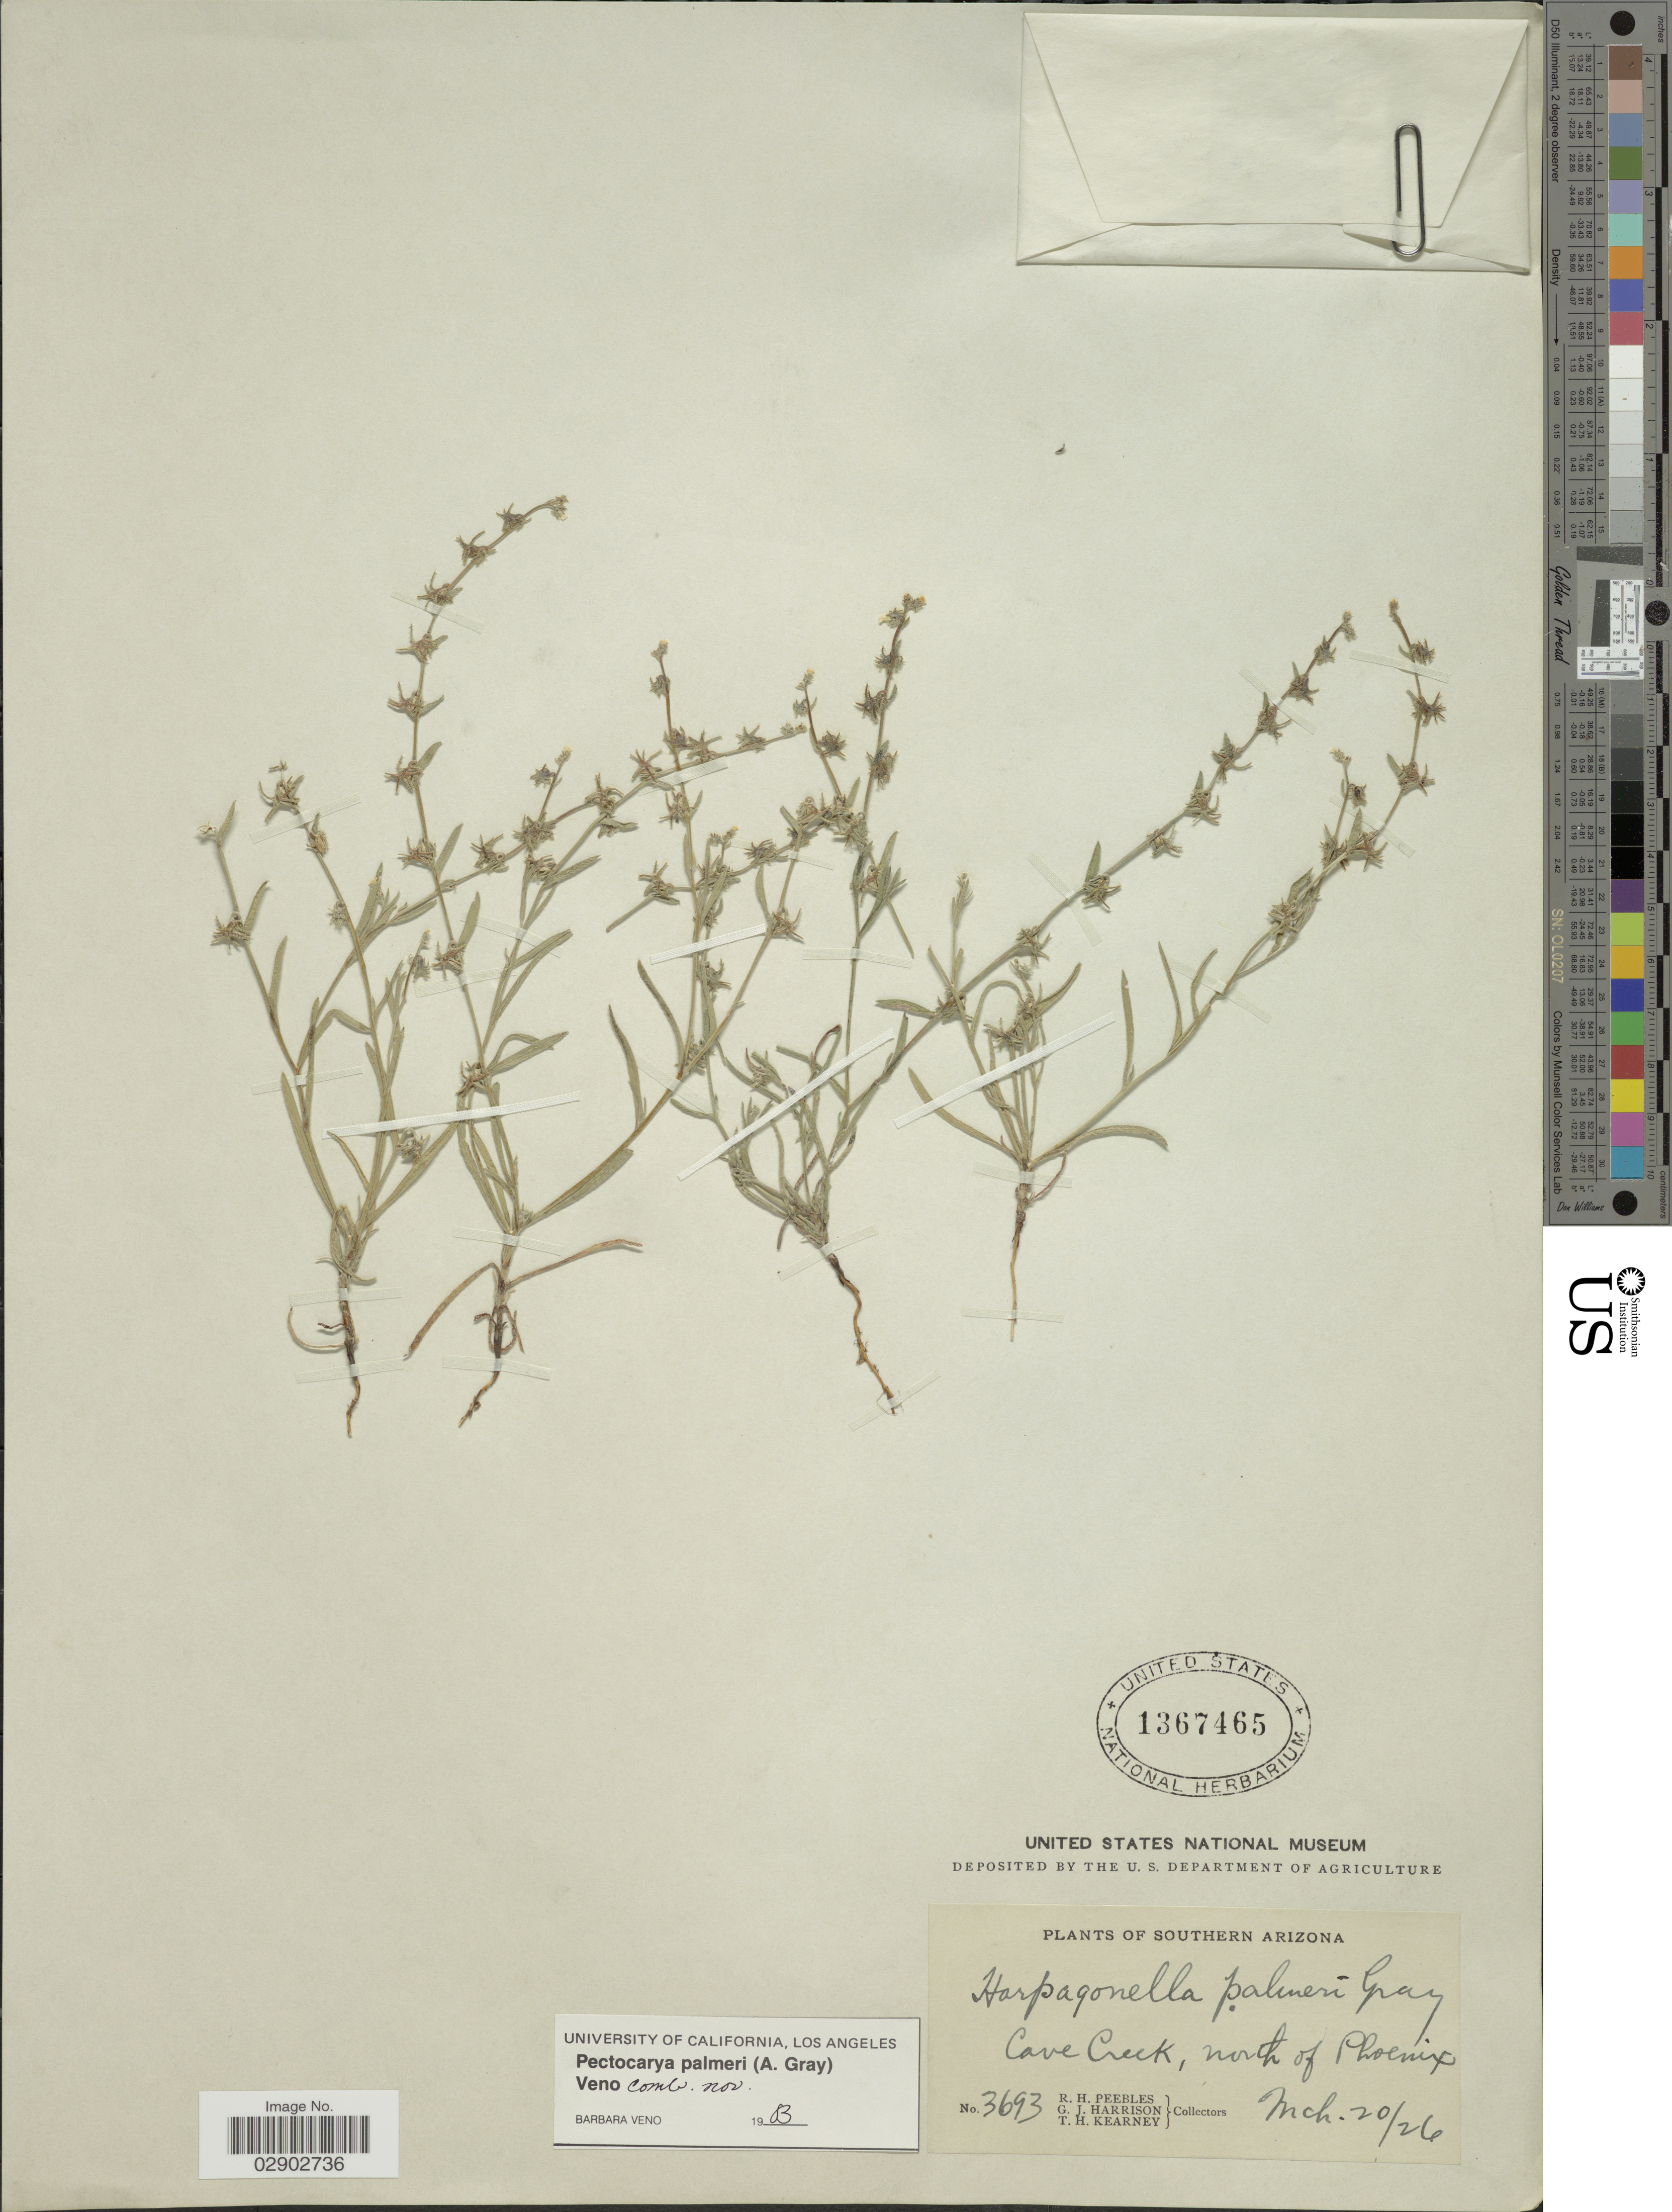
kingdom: Plantae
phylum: Tracheophyta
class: Magnoliopsida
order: Boraginales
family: Boraginaceae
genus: Harpagonella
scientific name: Harpagonella palmeri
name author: A. Gray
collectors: R. H. Peebles, G. J. Harrison & T. H. Kearney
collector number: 3693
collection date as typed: Transcribed d/m/y: 20/3/26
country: United States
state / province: Arizona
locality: Southern Arizona, Cave Creek, north of Phoenix.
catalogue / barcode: US 1367465